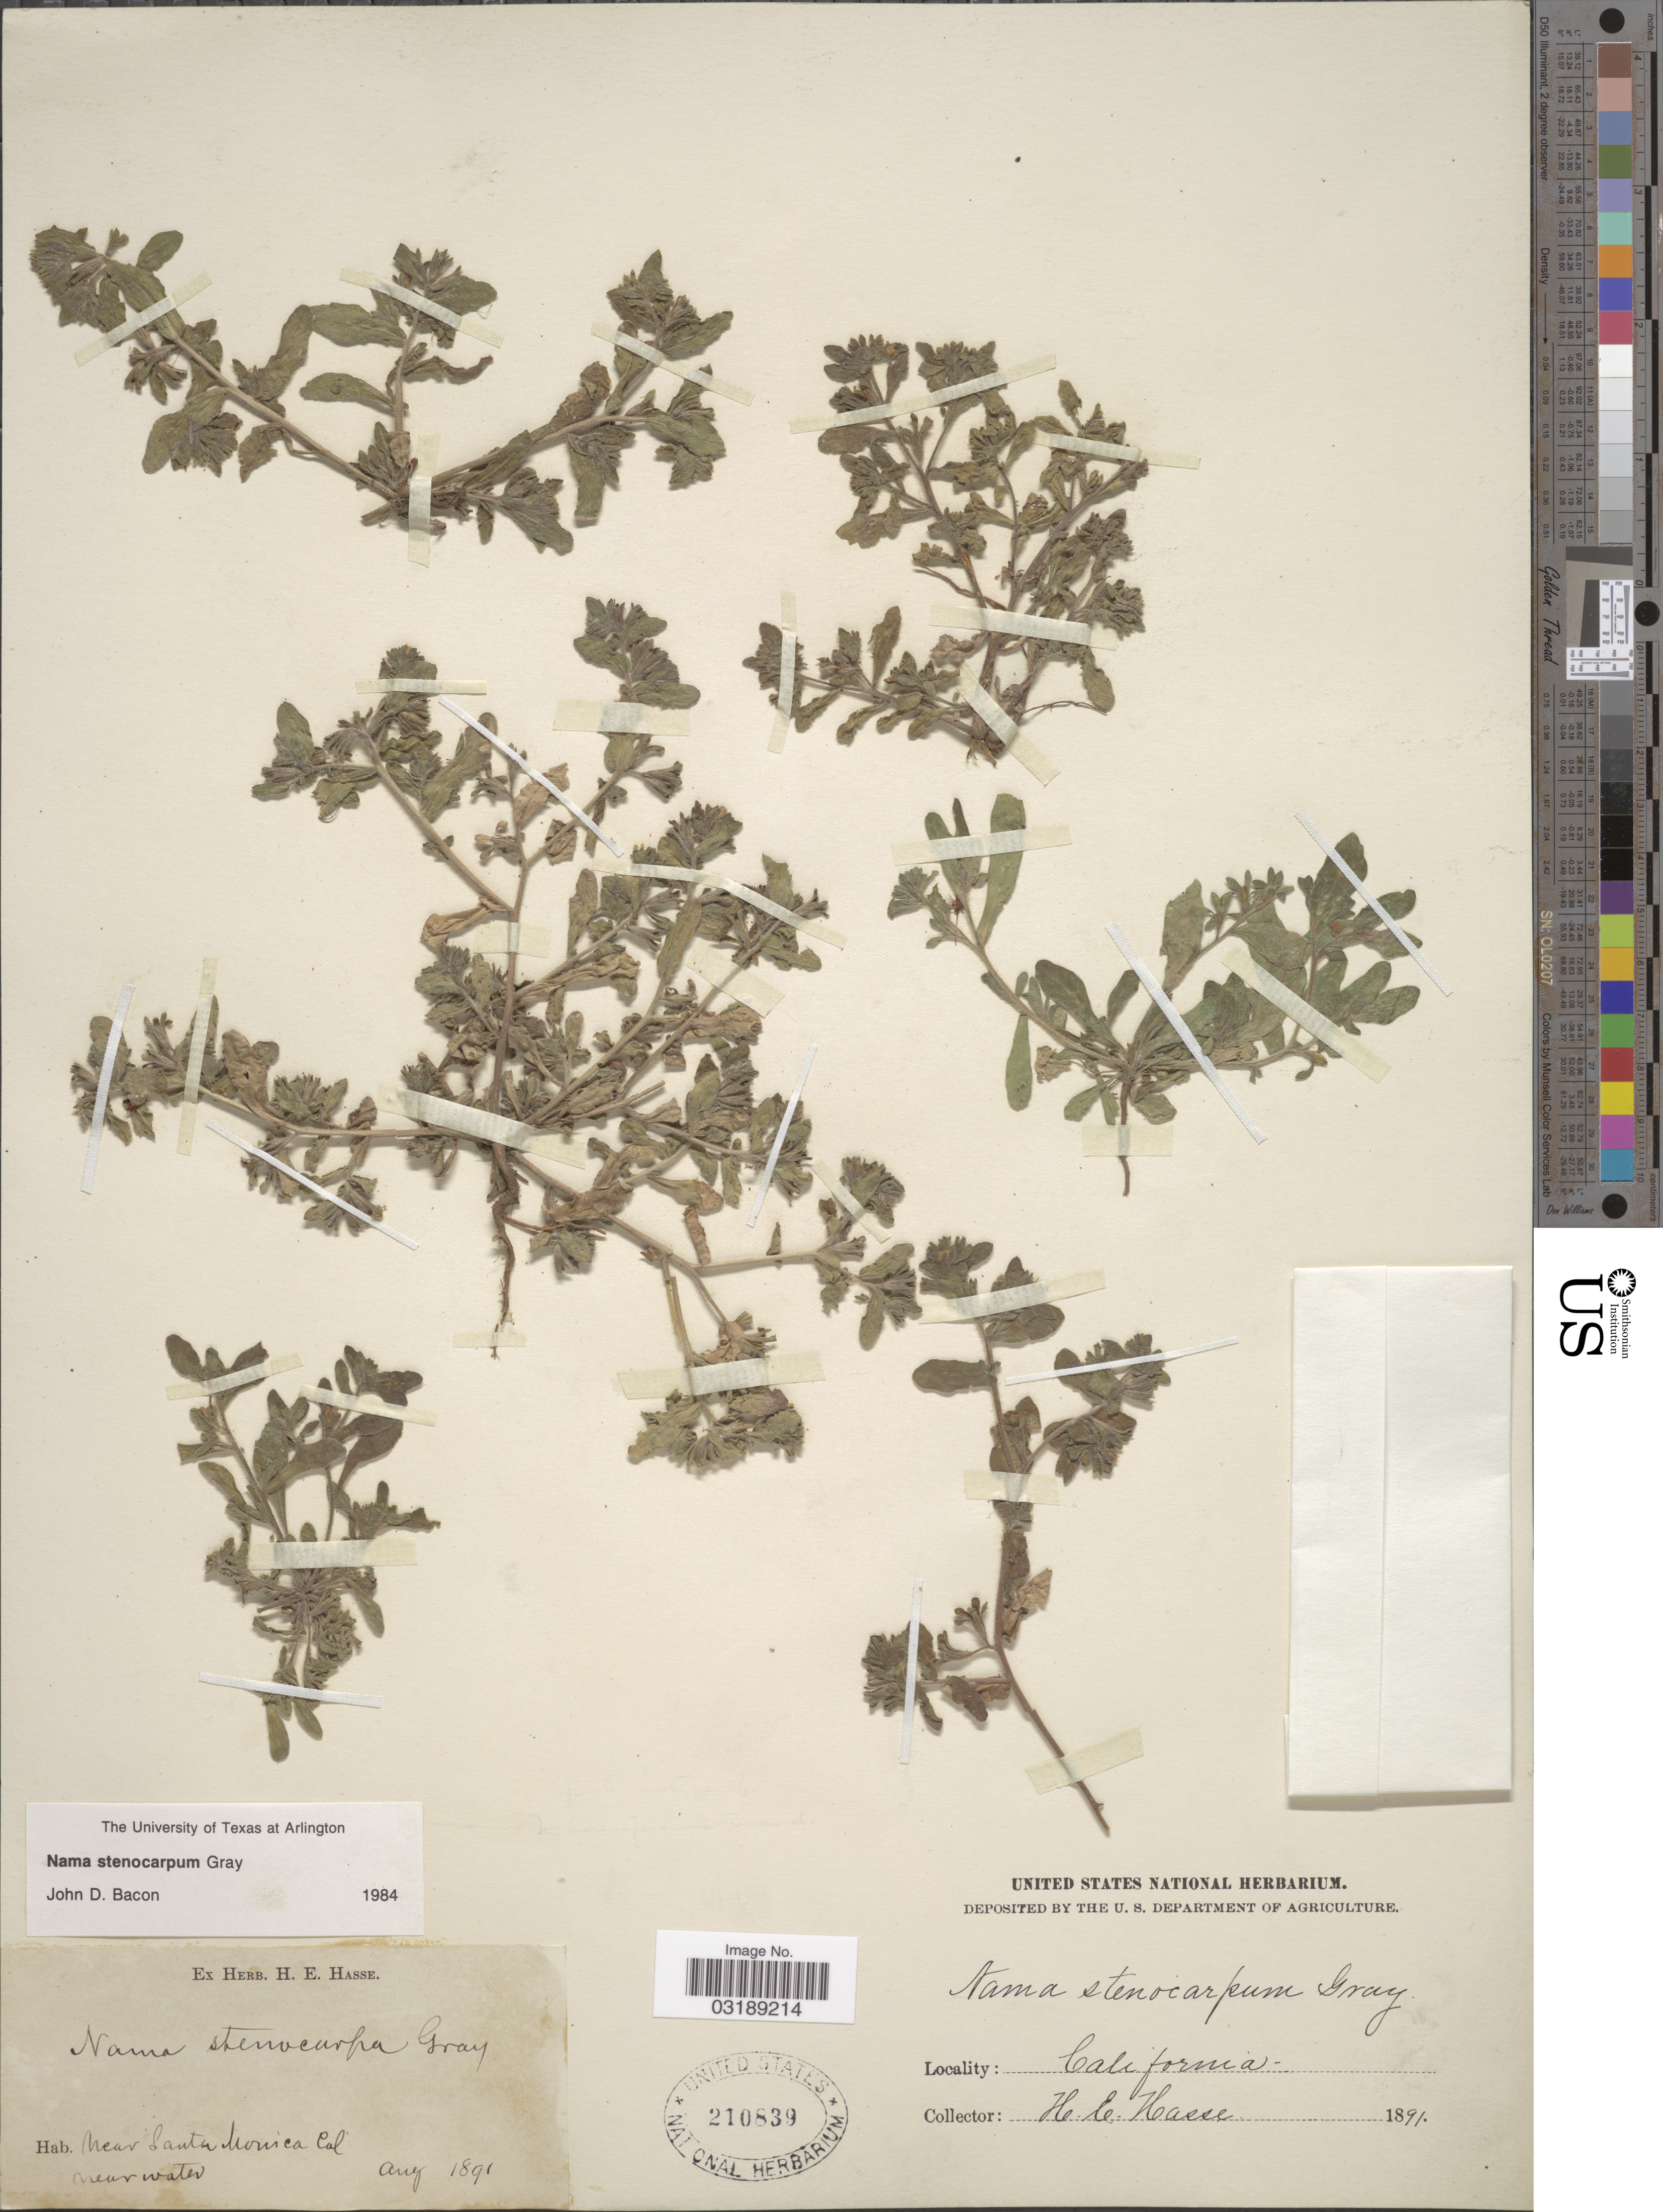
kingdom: Plantae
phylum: Tracheophyta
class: Magnoliopsida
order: Boraginales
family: Namaceae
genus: Nama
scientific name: Nama stenocarpum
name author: A. Gray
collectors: H. E. Hasse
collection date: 1891-08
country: United States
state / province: California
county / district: Los Angeles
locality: Near Santa Monica, Cal., near water.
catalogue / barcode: US 210839